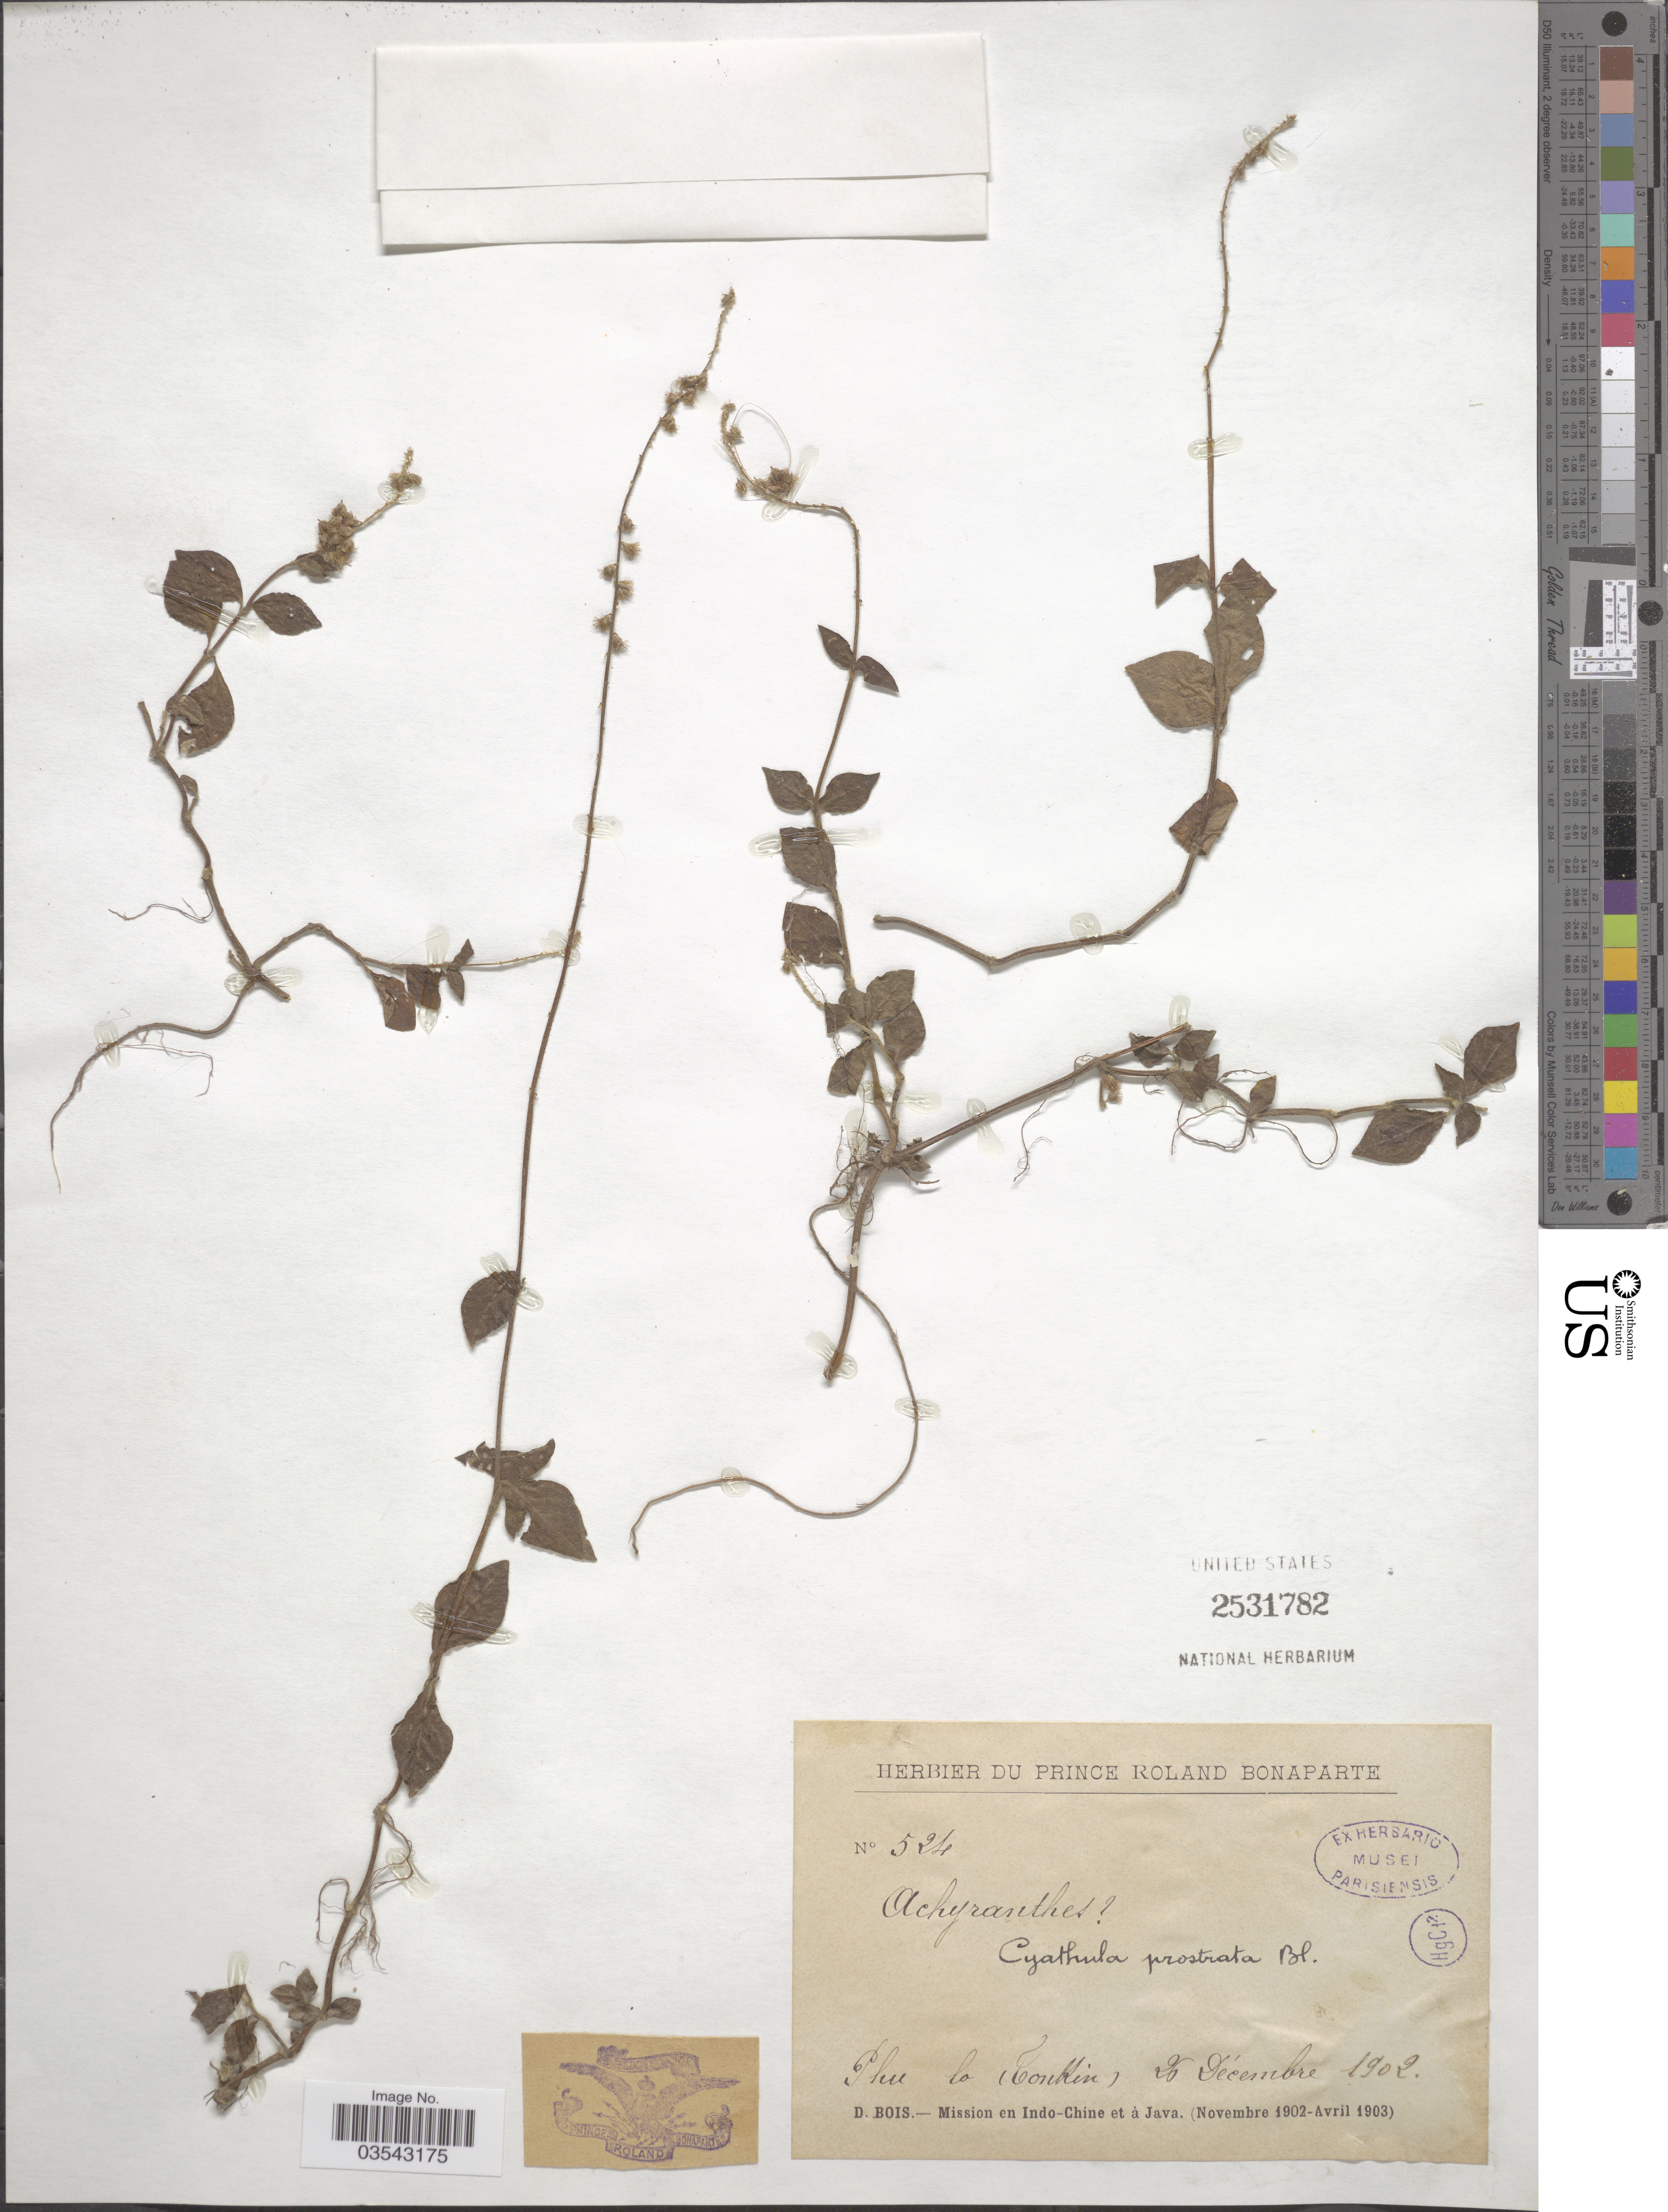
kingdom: Plantae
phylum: Tracheophyta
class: Magnoliopsida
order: Caryophyllales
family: Amaranthaceae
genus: Cyathula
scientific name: Cyathula prostrata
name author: (L.) Blume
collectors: D. Bois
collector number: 524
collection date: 1902-12-26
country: Vietnam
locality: Phu lo Tonkin.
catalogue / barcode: US 2531782